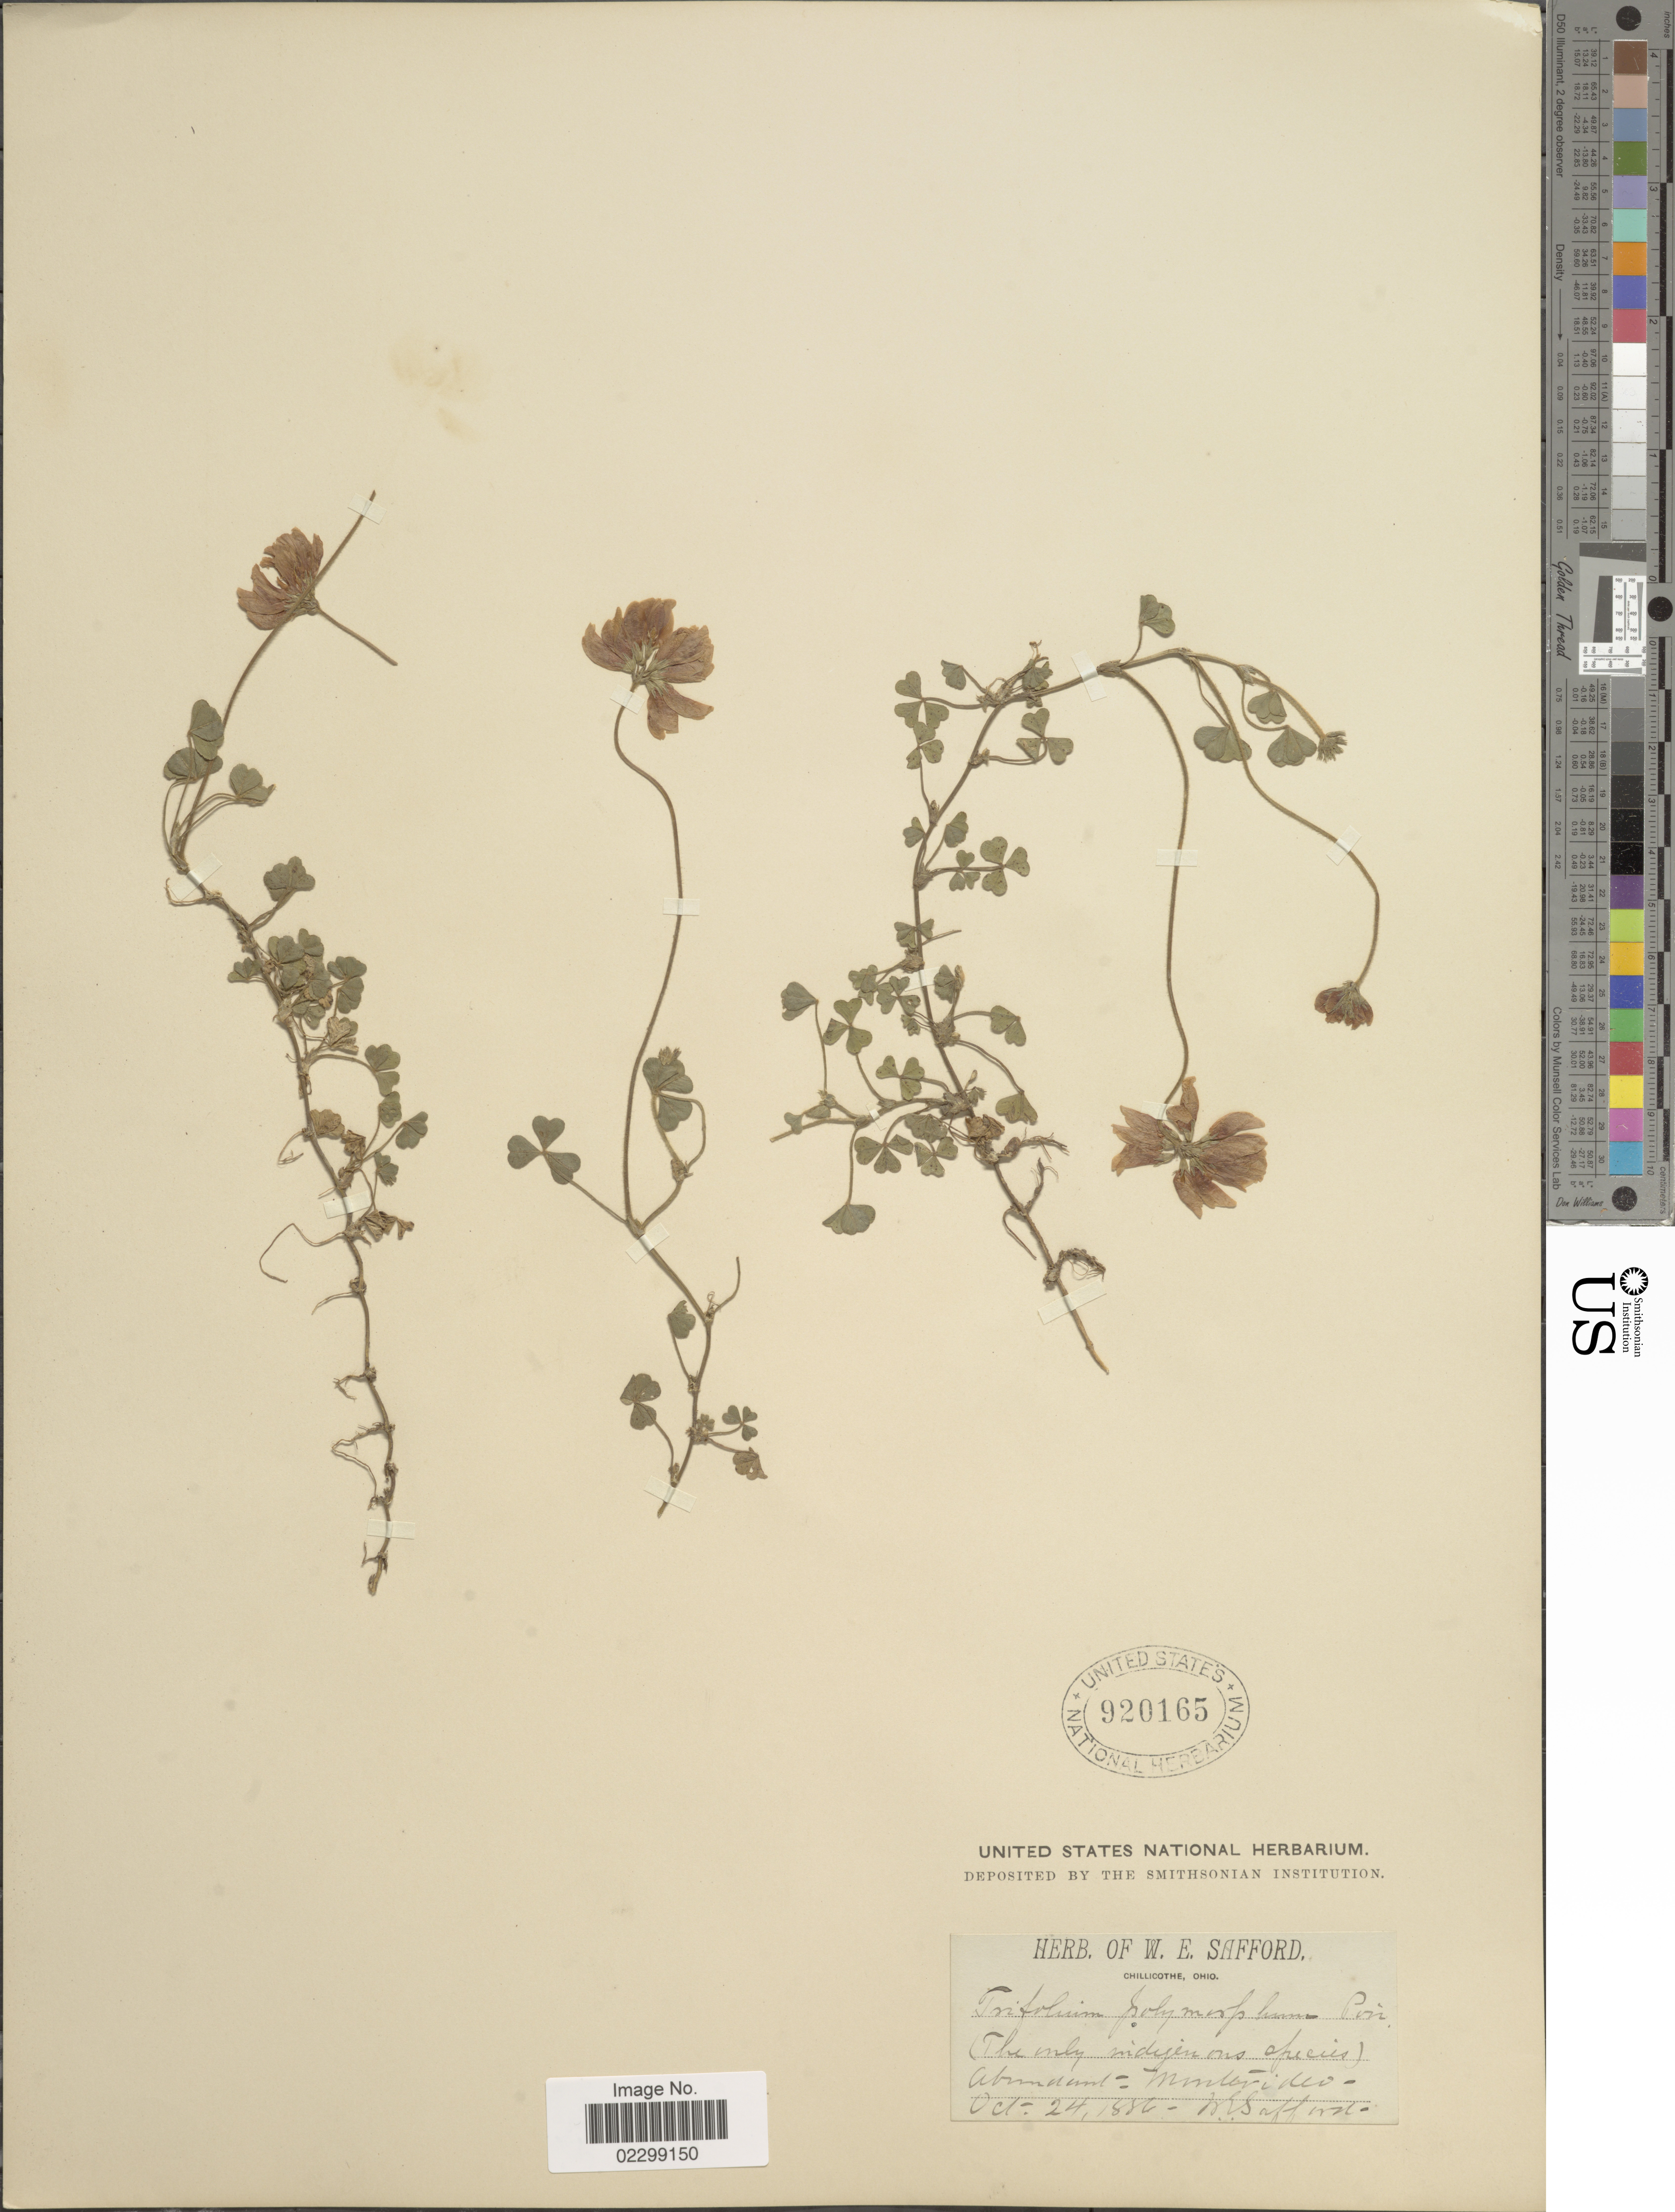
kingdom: Plantae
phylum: Tracheophyta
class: Magnoliopsida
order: Fabales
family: Fabaceae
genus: Trifolium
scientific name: Trifolium polymorphum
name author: Poir.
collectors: W. E. Safford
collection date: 1886-10-24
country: Uruguay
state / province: Montevideo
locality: Abundant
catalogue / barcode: US 920165